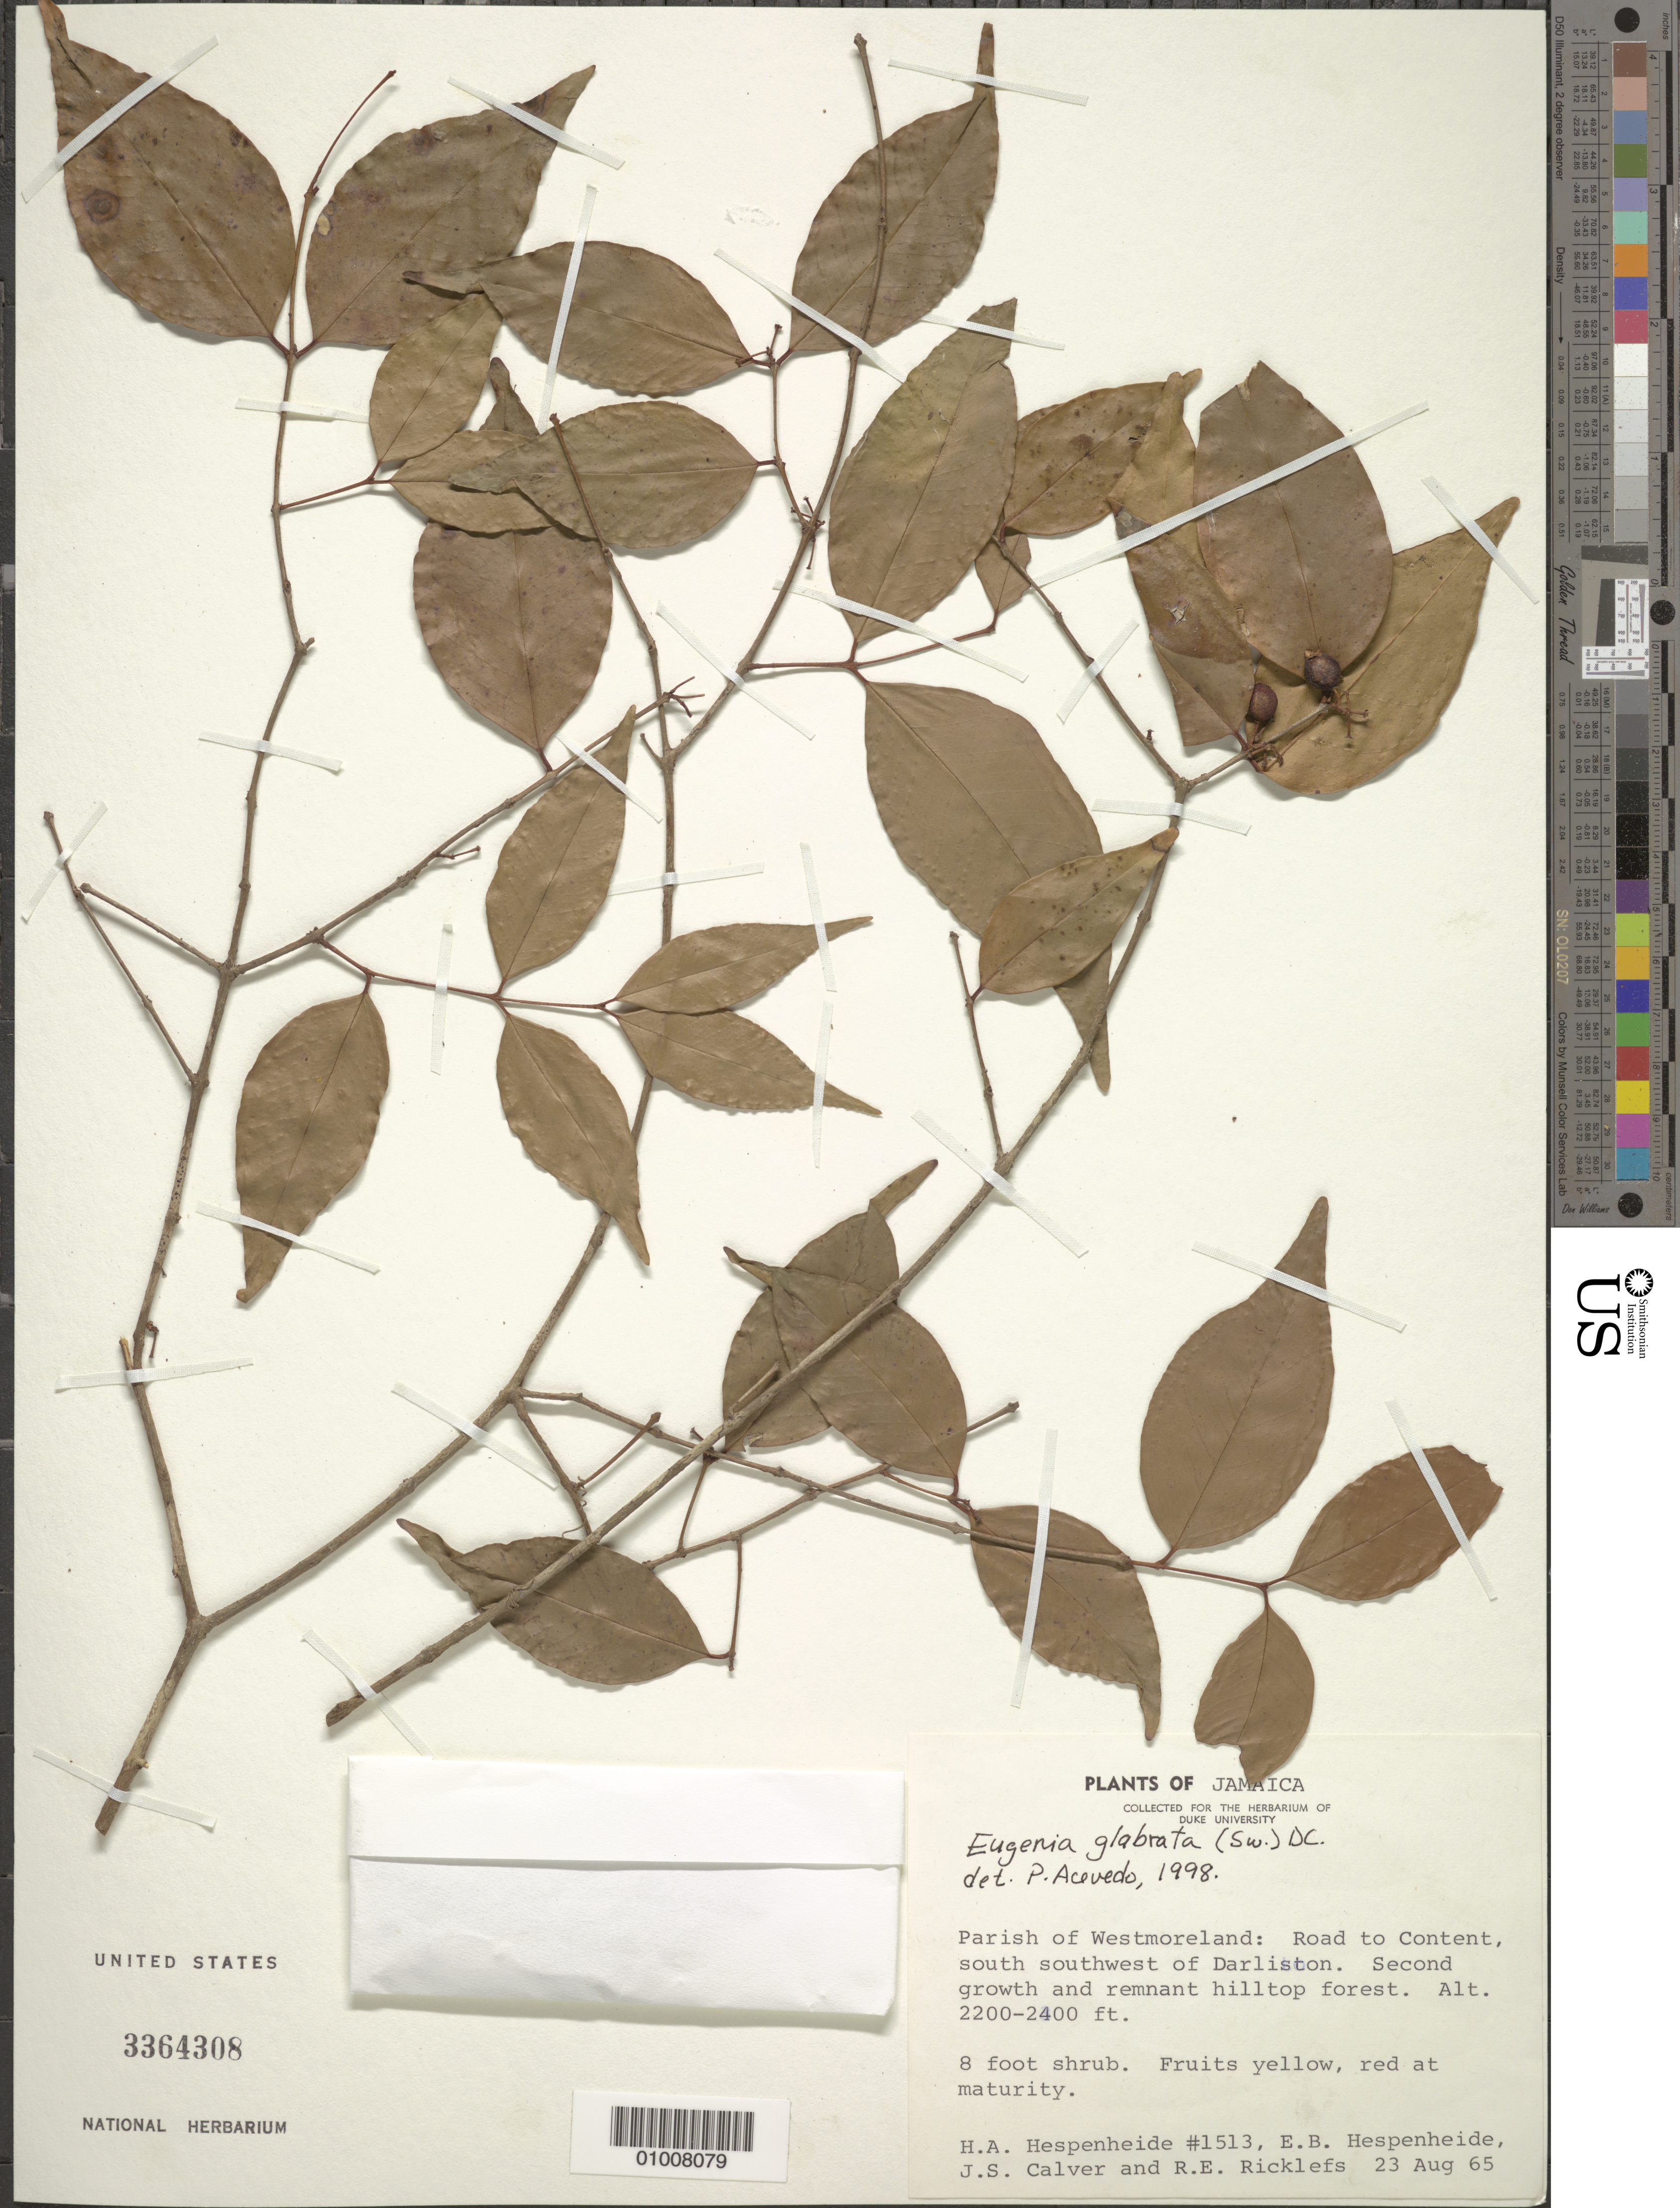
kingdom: Plantae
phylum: Tracheophyta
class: Magnoliopsida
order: Myrtales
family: Myrtaceae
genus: Eugenia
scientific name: Eugenia glabrata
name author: (Sw.) DC.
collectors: H. A. Hespenheide, E. Hespenheide, J. Calver & R. Ricklefs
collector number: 1513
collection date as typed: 23 Aug 1965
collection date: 1965-08-23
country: Jamaica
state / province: Westmoreland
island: Jamaica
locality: Road to Content, south southwest of Darliston, hilltop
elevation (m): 671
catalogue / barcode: US 3364308